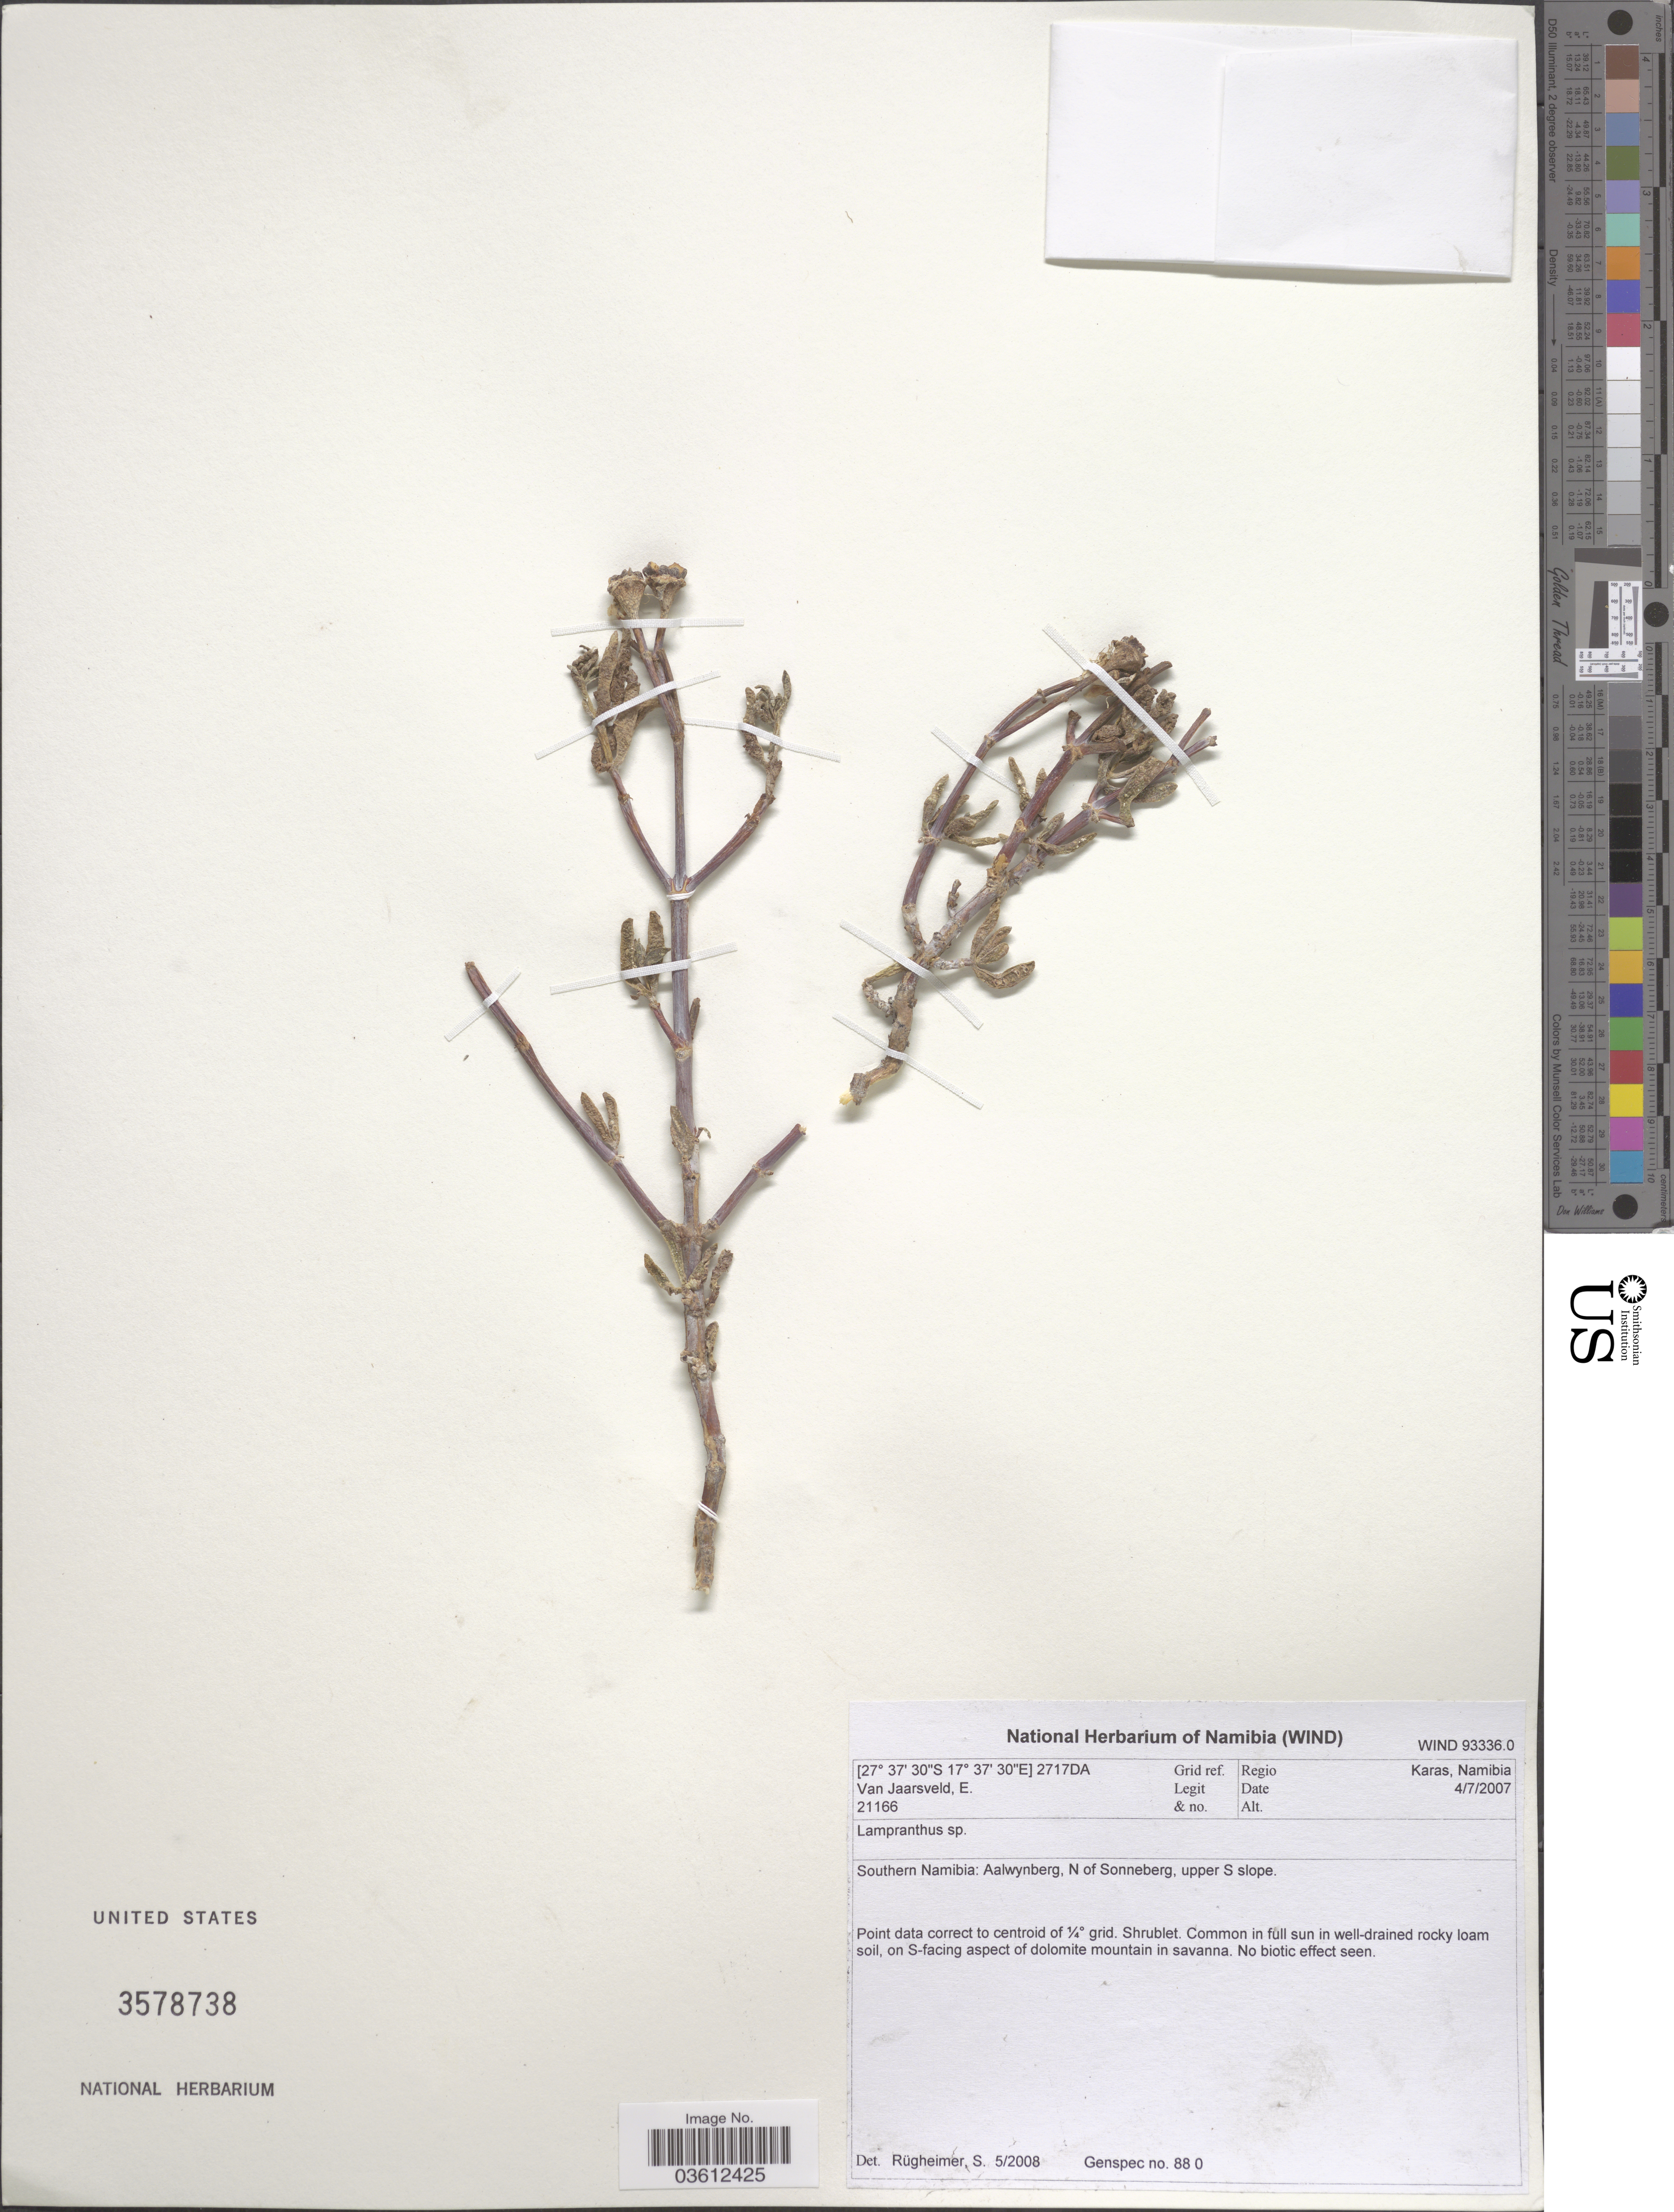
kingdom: Plantae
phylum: Tracheophyta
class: Magnoliopsida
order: Caryophyllales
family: Aizoaceae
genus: Lampranthus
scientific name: Lampranthus sp.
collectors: E. van Jaarsveld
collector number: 21166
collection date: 2007-07-04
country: Namibia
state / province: Karas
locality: Grid ref. 2717DA. Regio Karas. Southern Namibia: Aalwynberg, N of Sonneberg, upper S slope.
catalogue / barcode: US 3578738